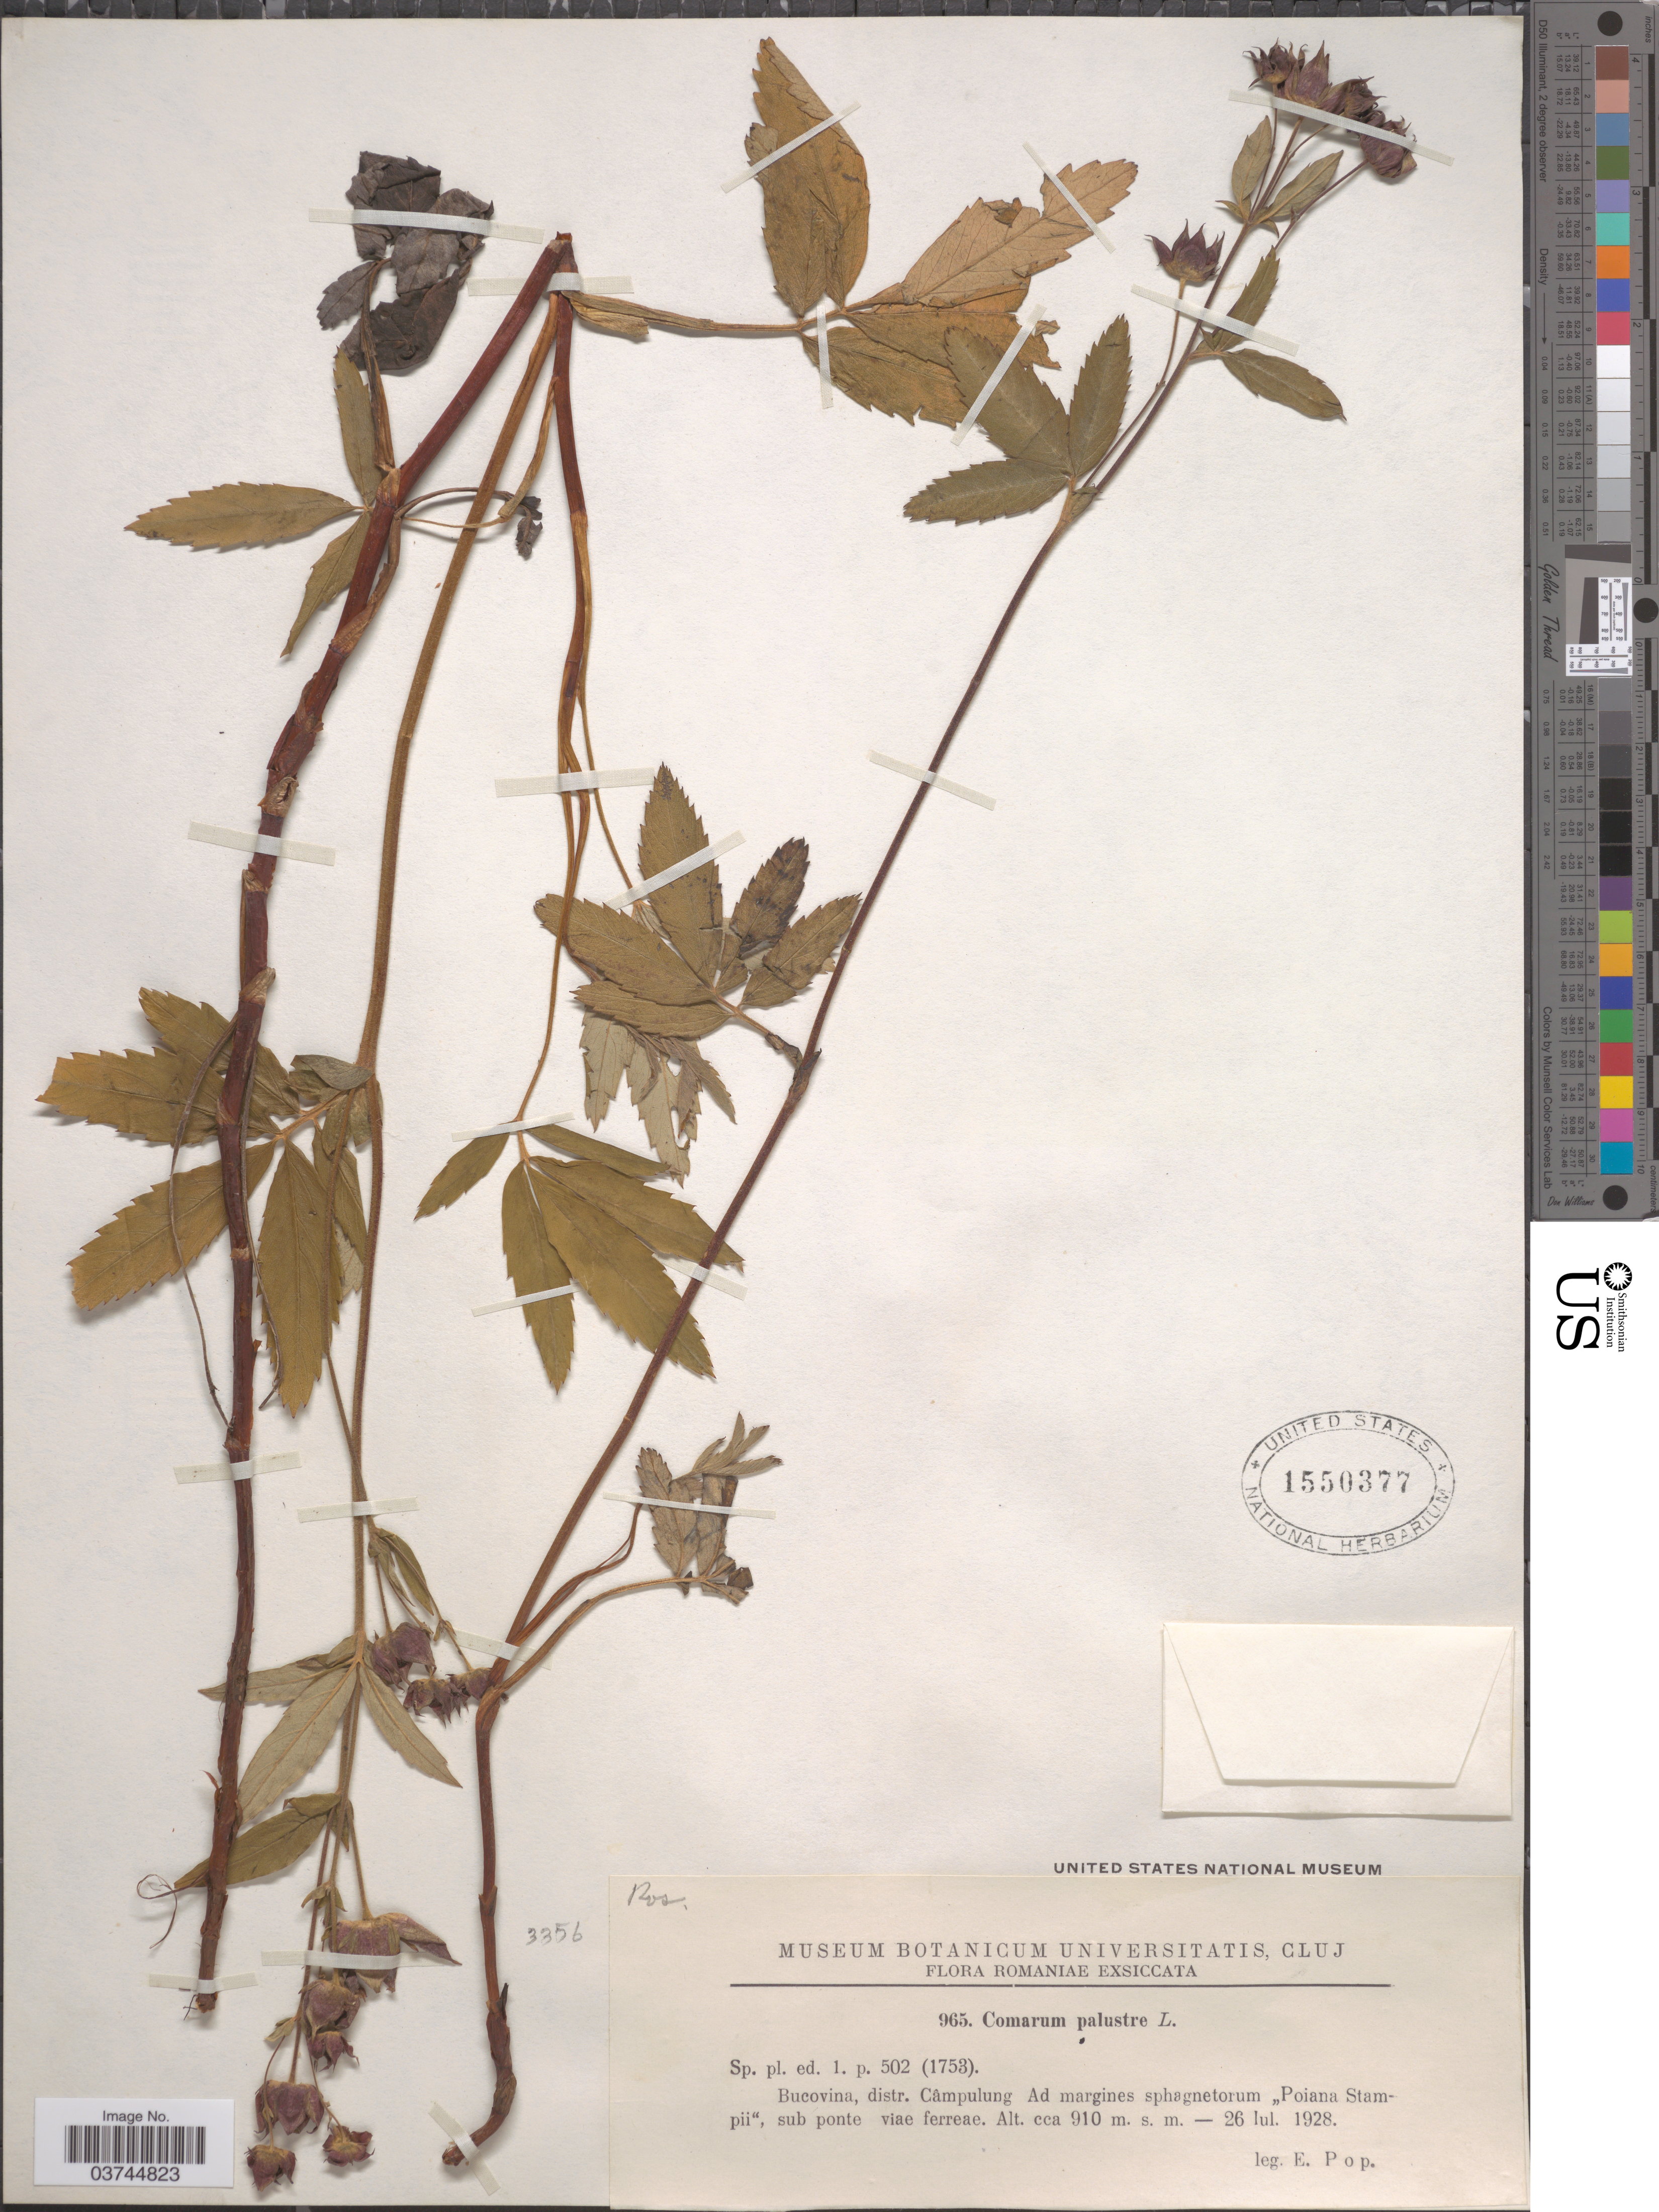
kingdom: Plantae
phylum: Tracheophyta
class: Magnoliopsida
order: Rosales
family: Rosaceae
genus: Comarum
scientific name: Comarum palustre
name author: L.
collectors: E. Pop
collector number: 965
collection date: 1928-07-26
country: Romania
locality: Romaniae. Bucovina, distr. Câmpulung.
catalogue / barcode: US 1550377